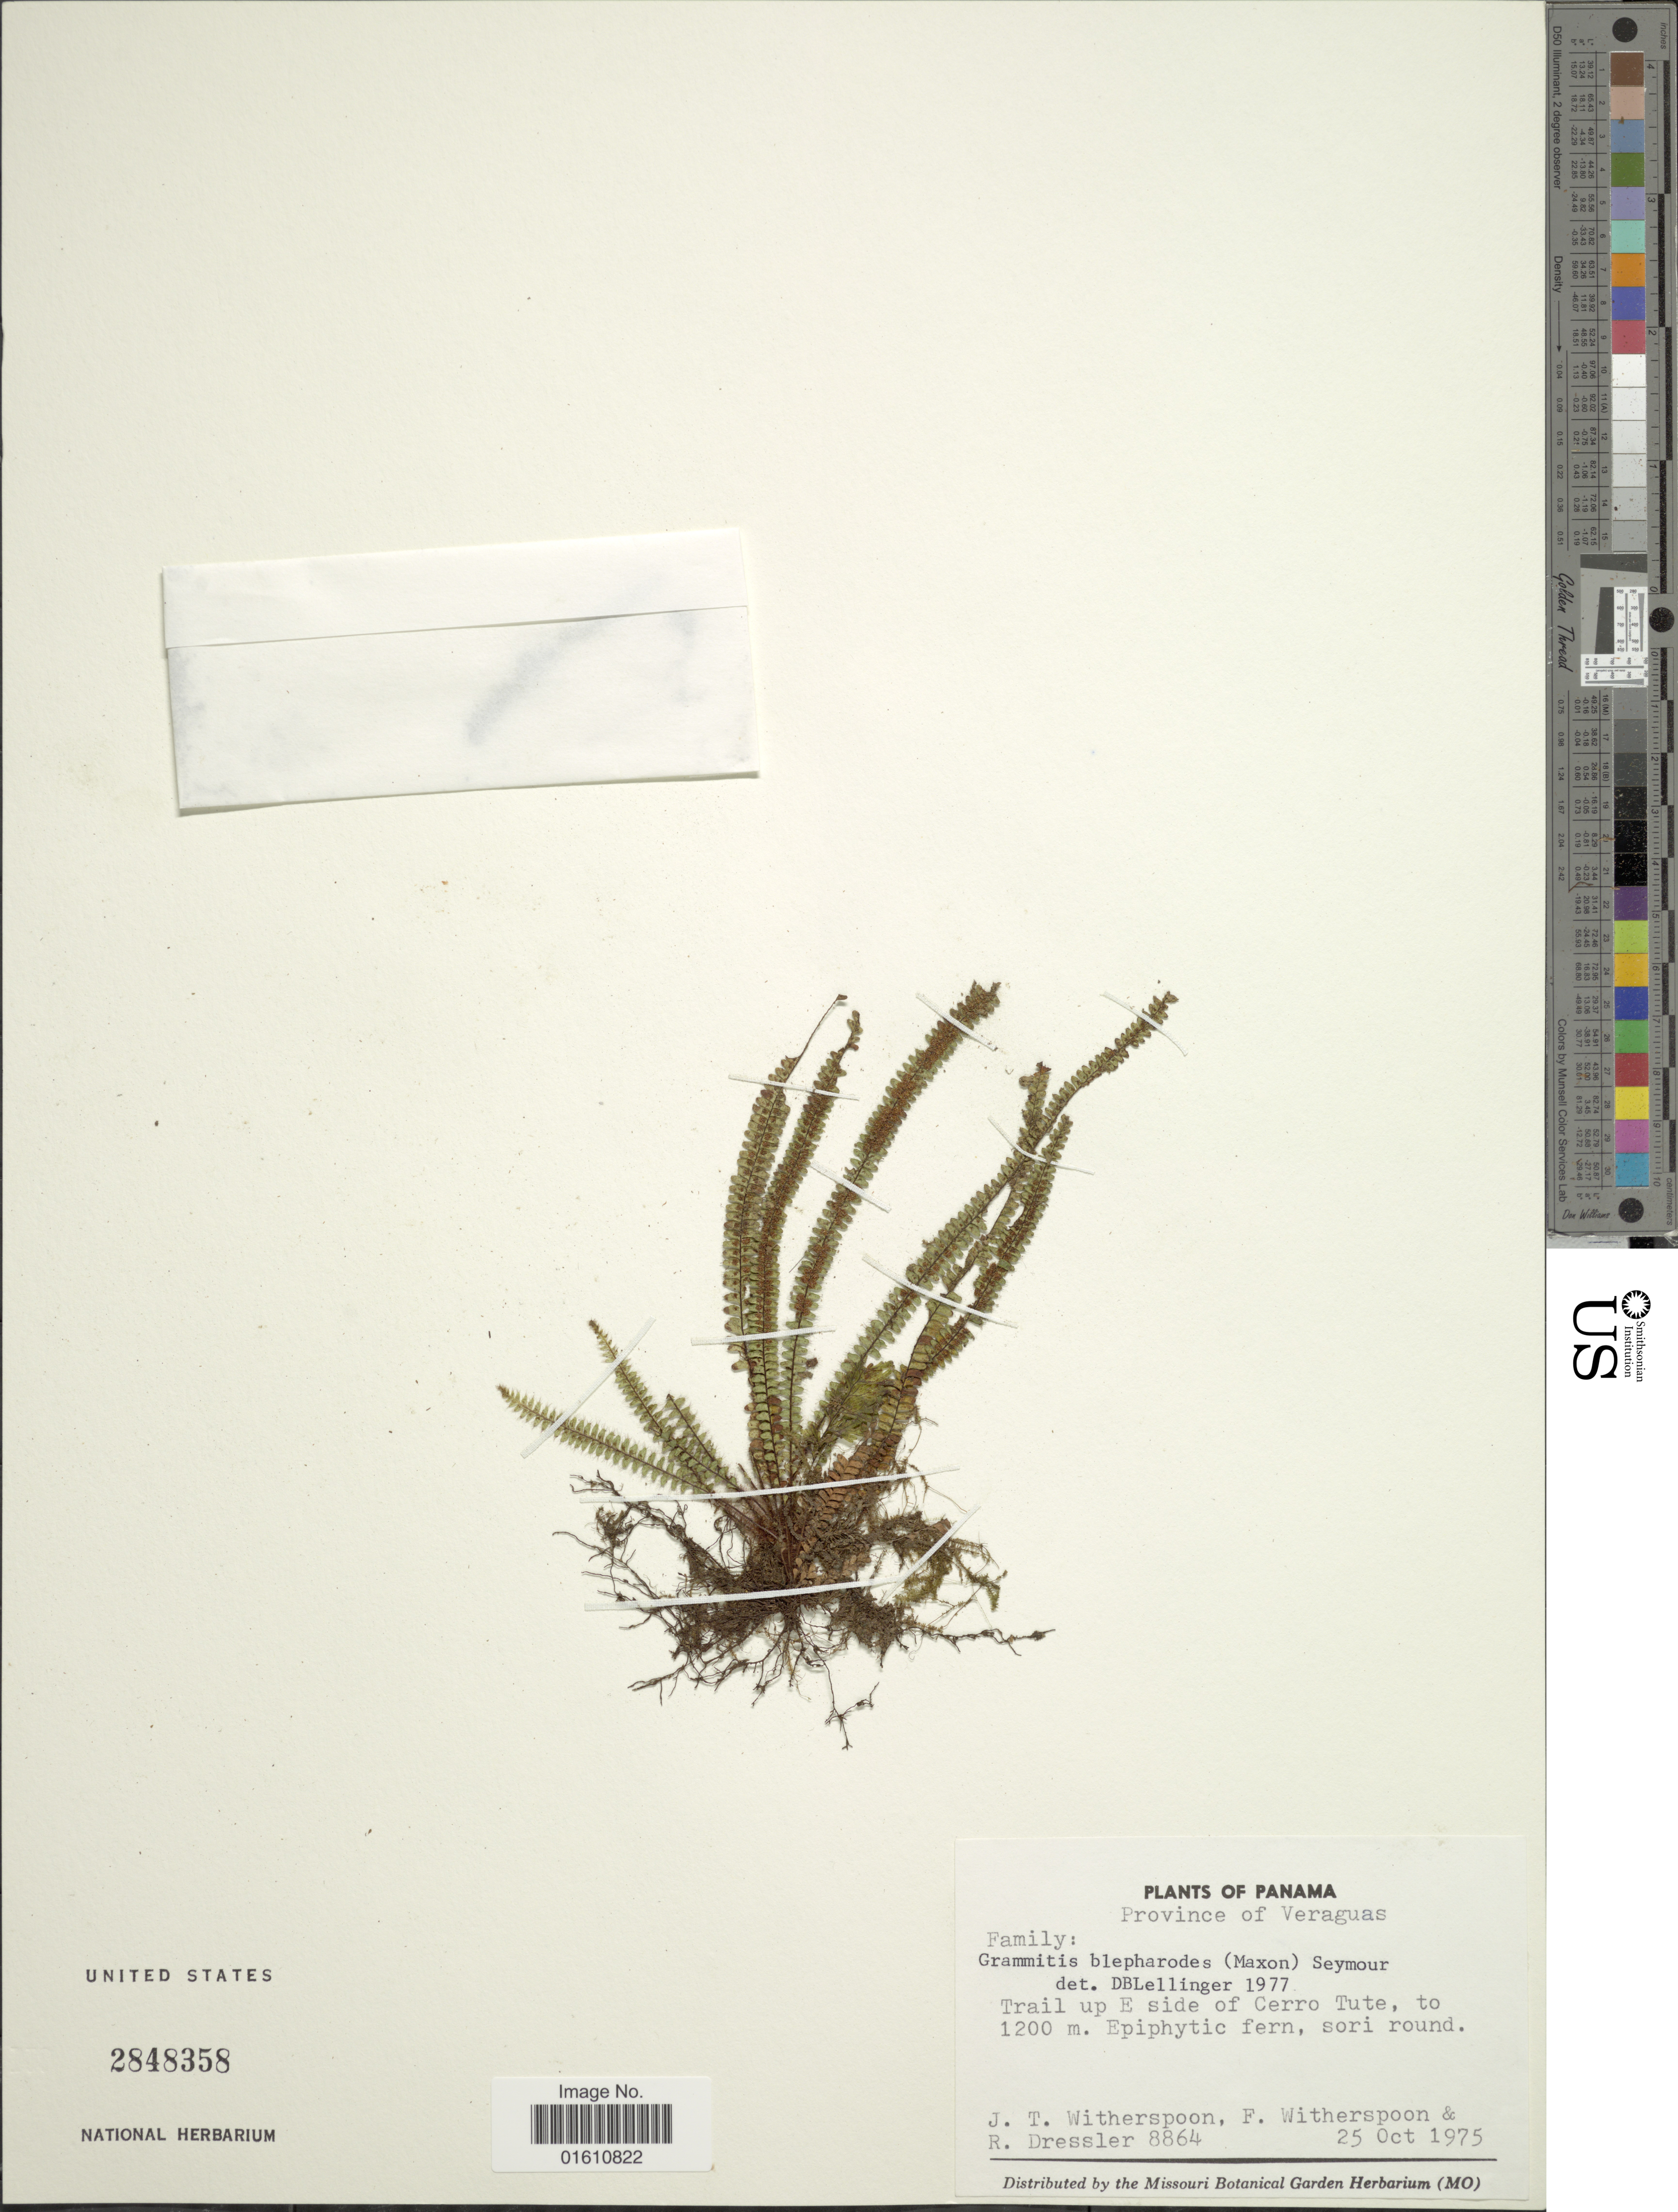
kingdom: Plantae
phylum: Tracheophyta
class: Polypodiopsida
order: Polypodiales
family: Polypodiaceae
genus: Moranopteris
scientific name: Moranopteris taenifolia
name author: (Jenman) R. Y. Hirai & J. Prado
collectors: J. Witherspoon, F. Witherspoon & R. Dressler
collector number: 8864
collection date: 1975-10-25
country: Panama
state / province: Veraguas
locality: Province of Veraguas, trail up E side of Cerro Tute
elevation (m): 1200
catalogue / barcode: US 2848358